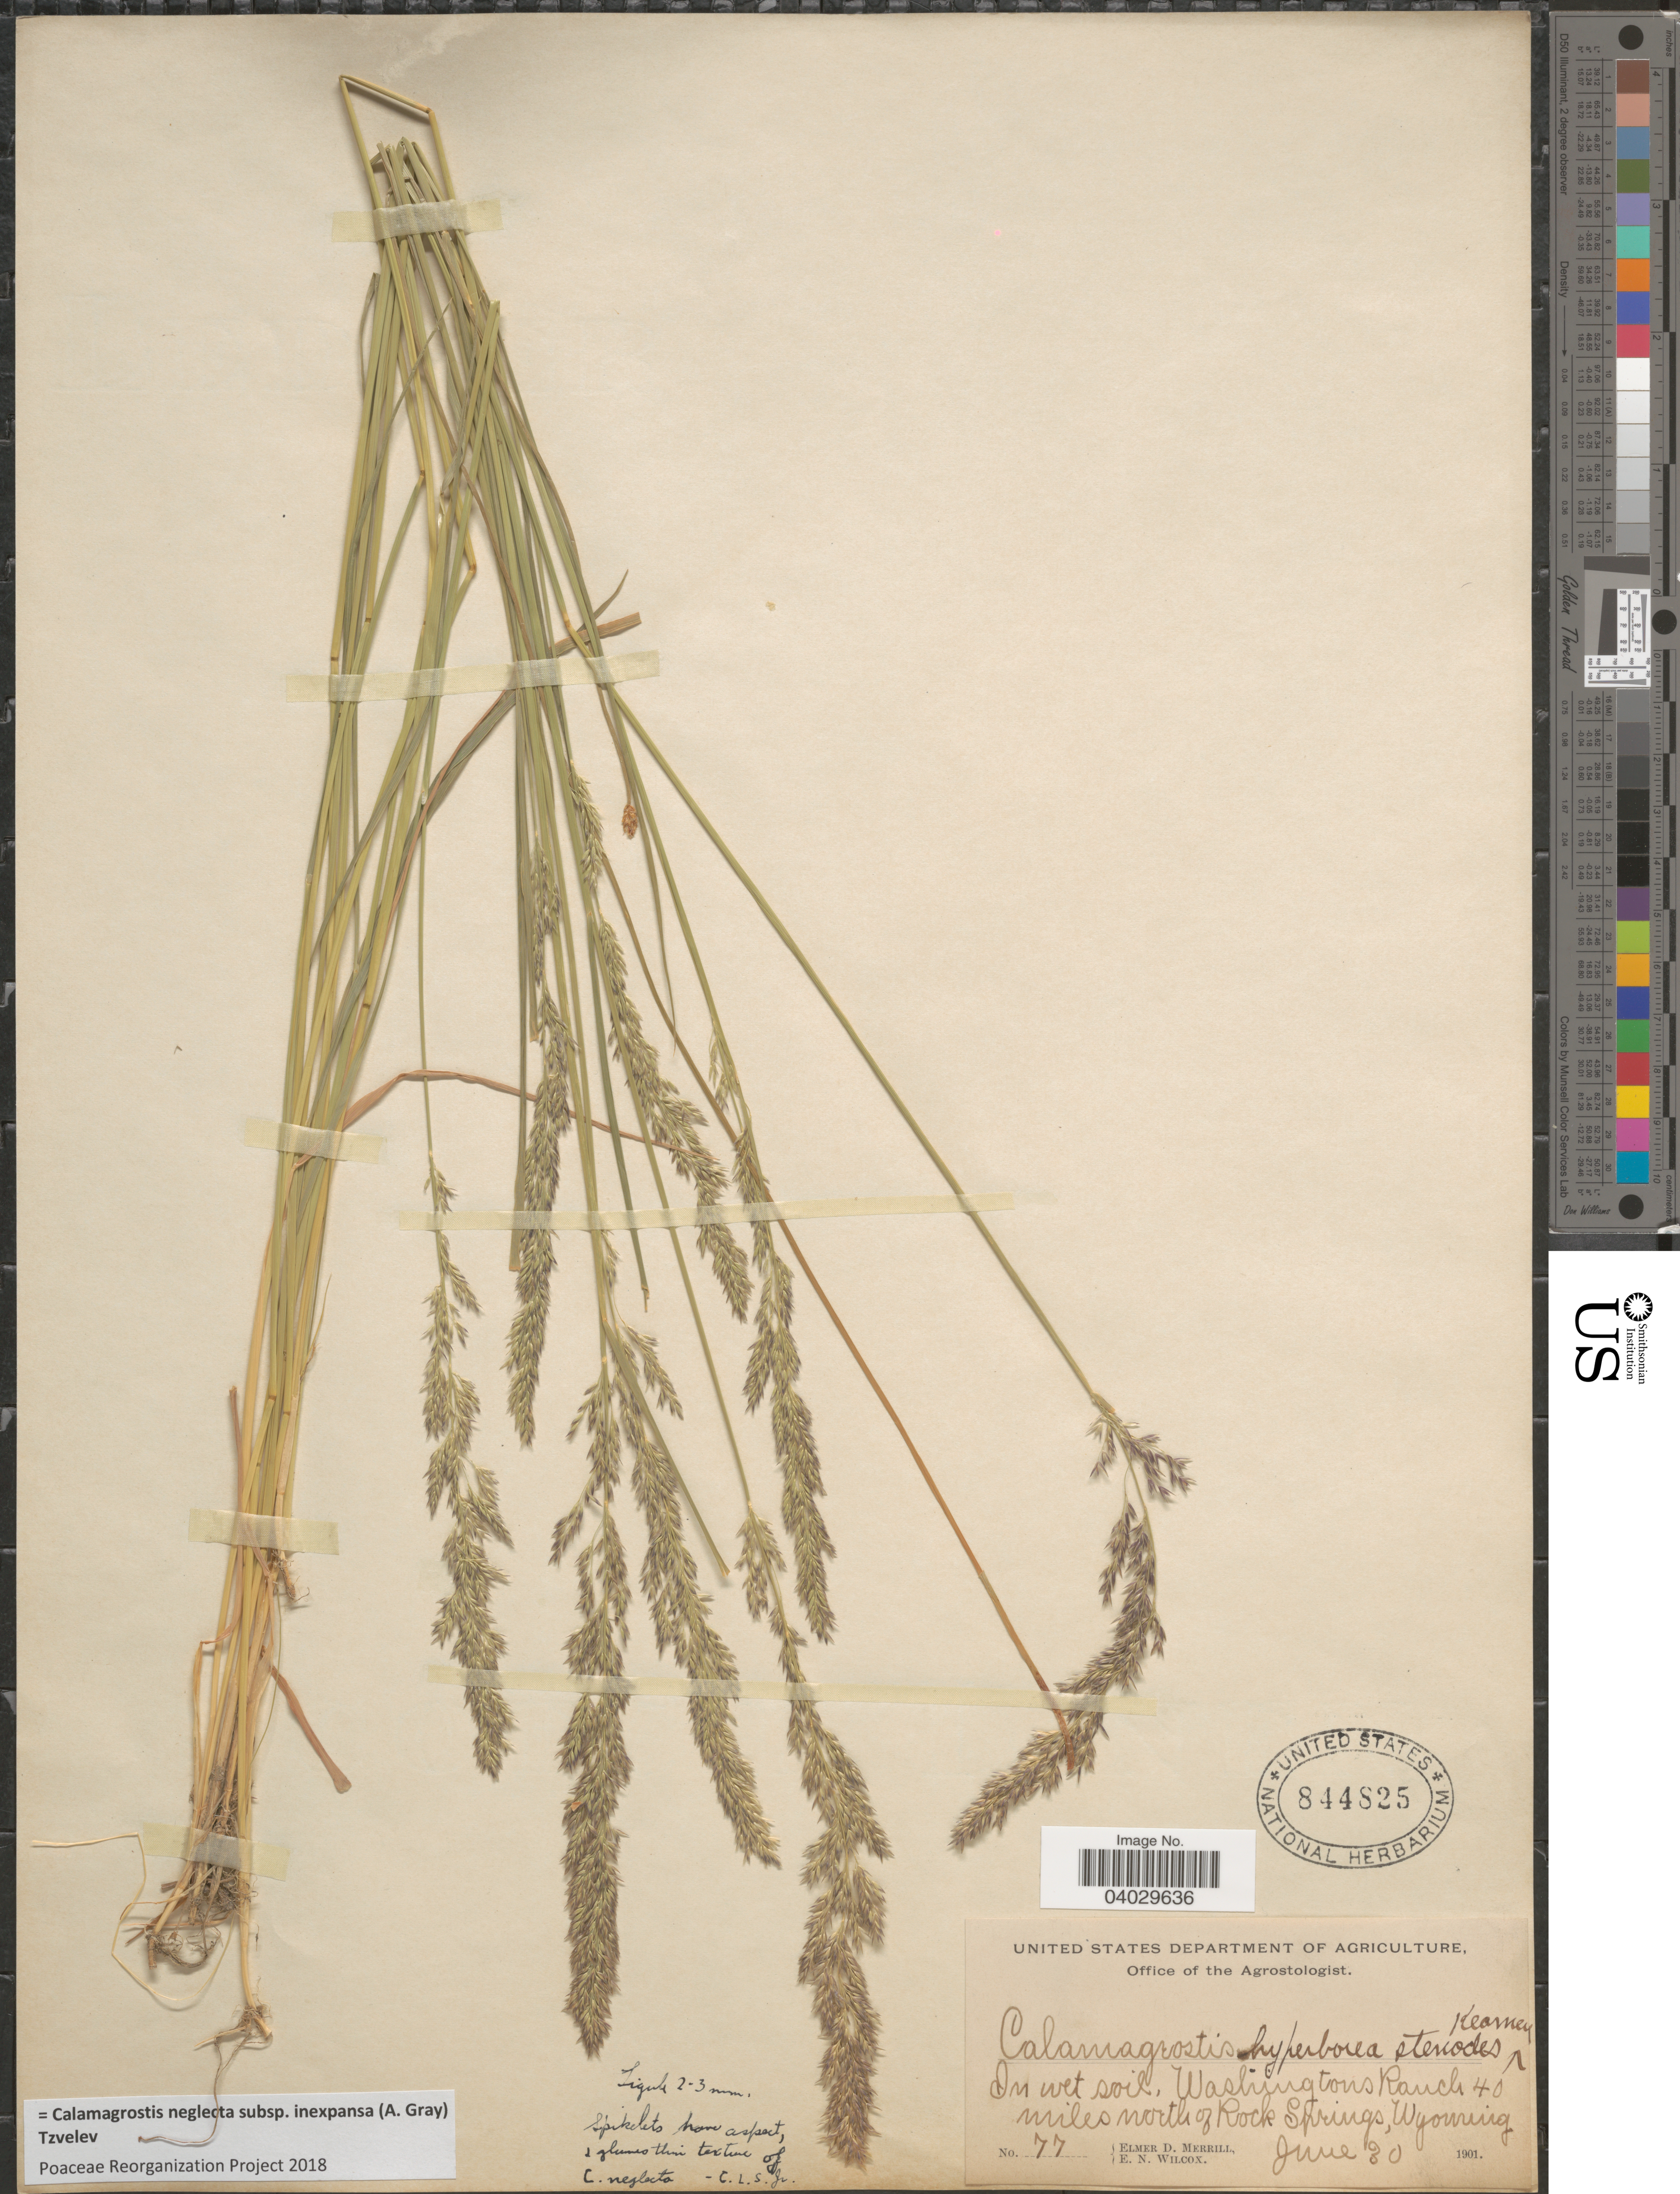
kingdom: Plantae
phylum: Tracheophyta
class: Liliopsida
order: Poales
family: Poaceae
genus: Calamagrostis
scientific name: Calamagrostis neglecta subsp. inexpansa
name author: (A. Gray) Tzvelev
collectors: E. D. Merrill & E. Wilcox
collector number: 77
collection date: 1901-06-30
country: United States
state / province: Wyoming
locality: Washingtons Ranch 40 miles north of Rock Springs.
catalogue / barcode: US 844825